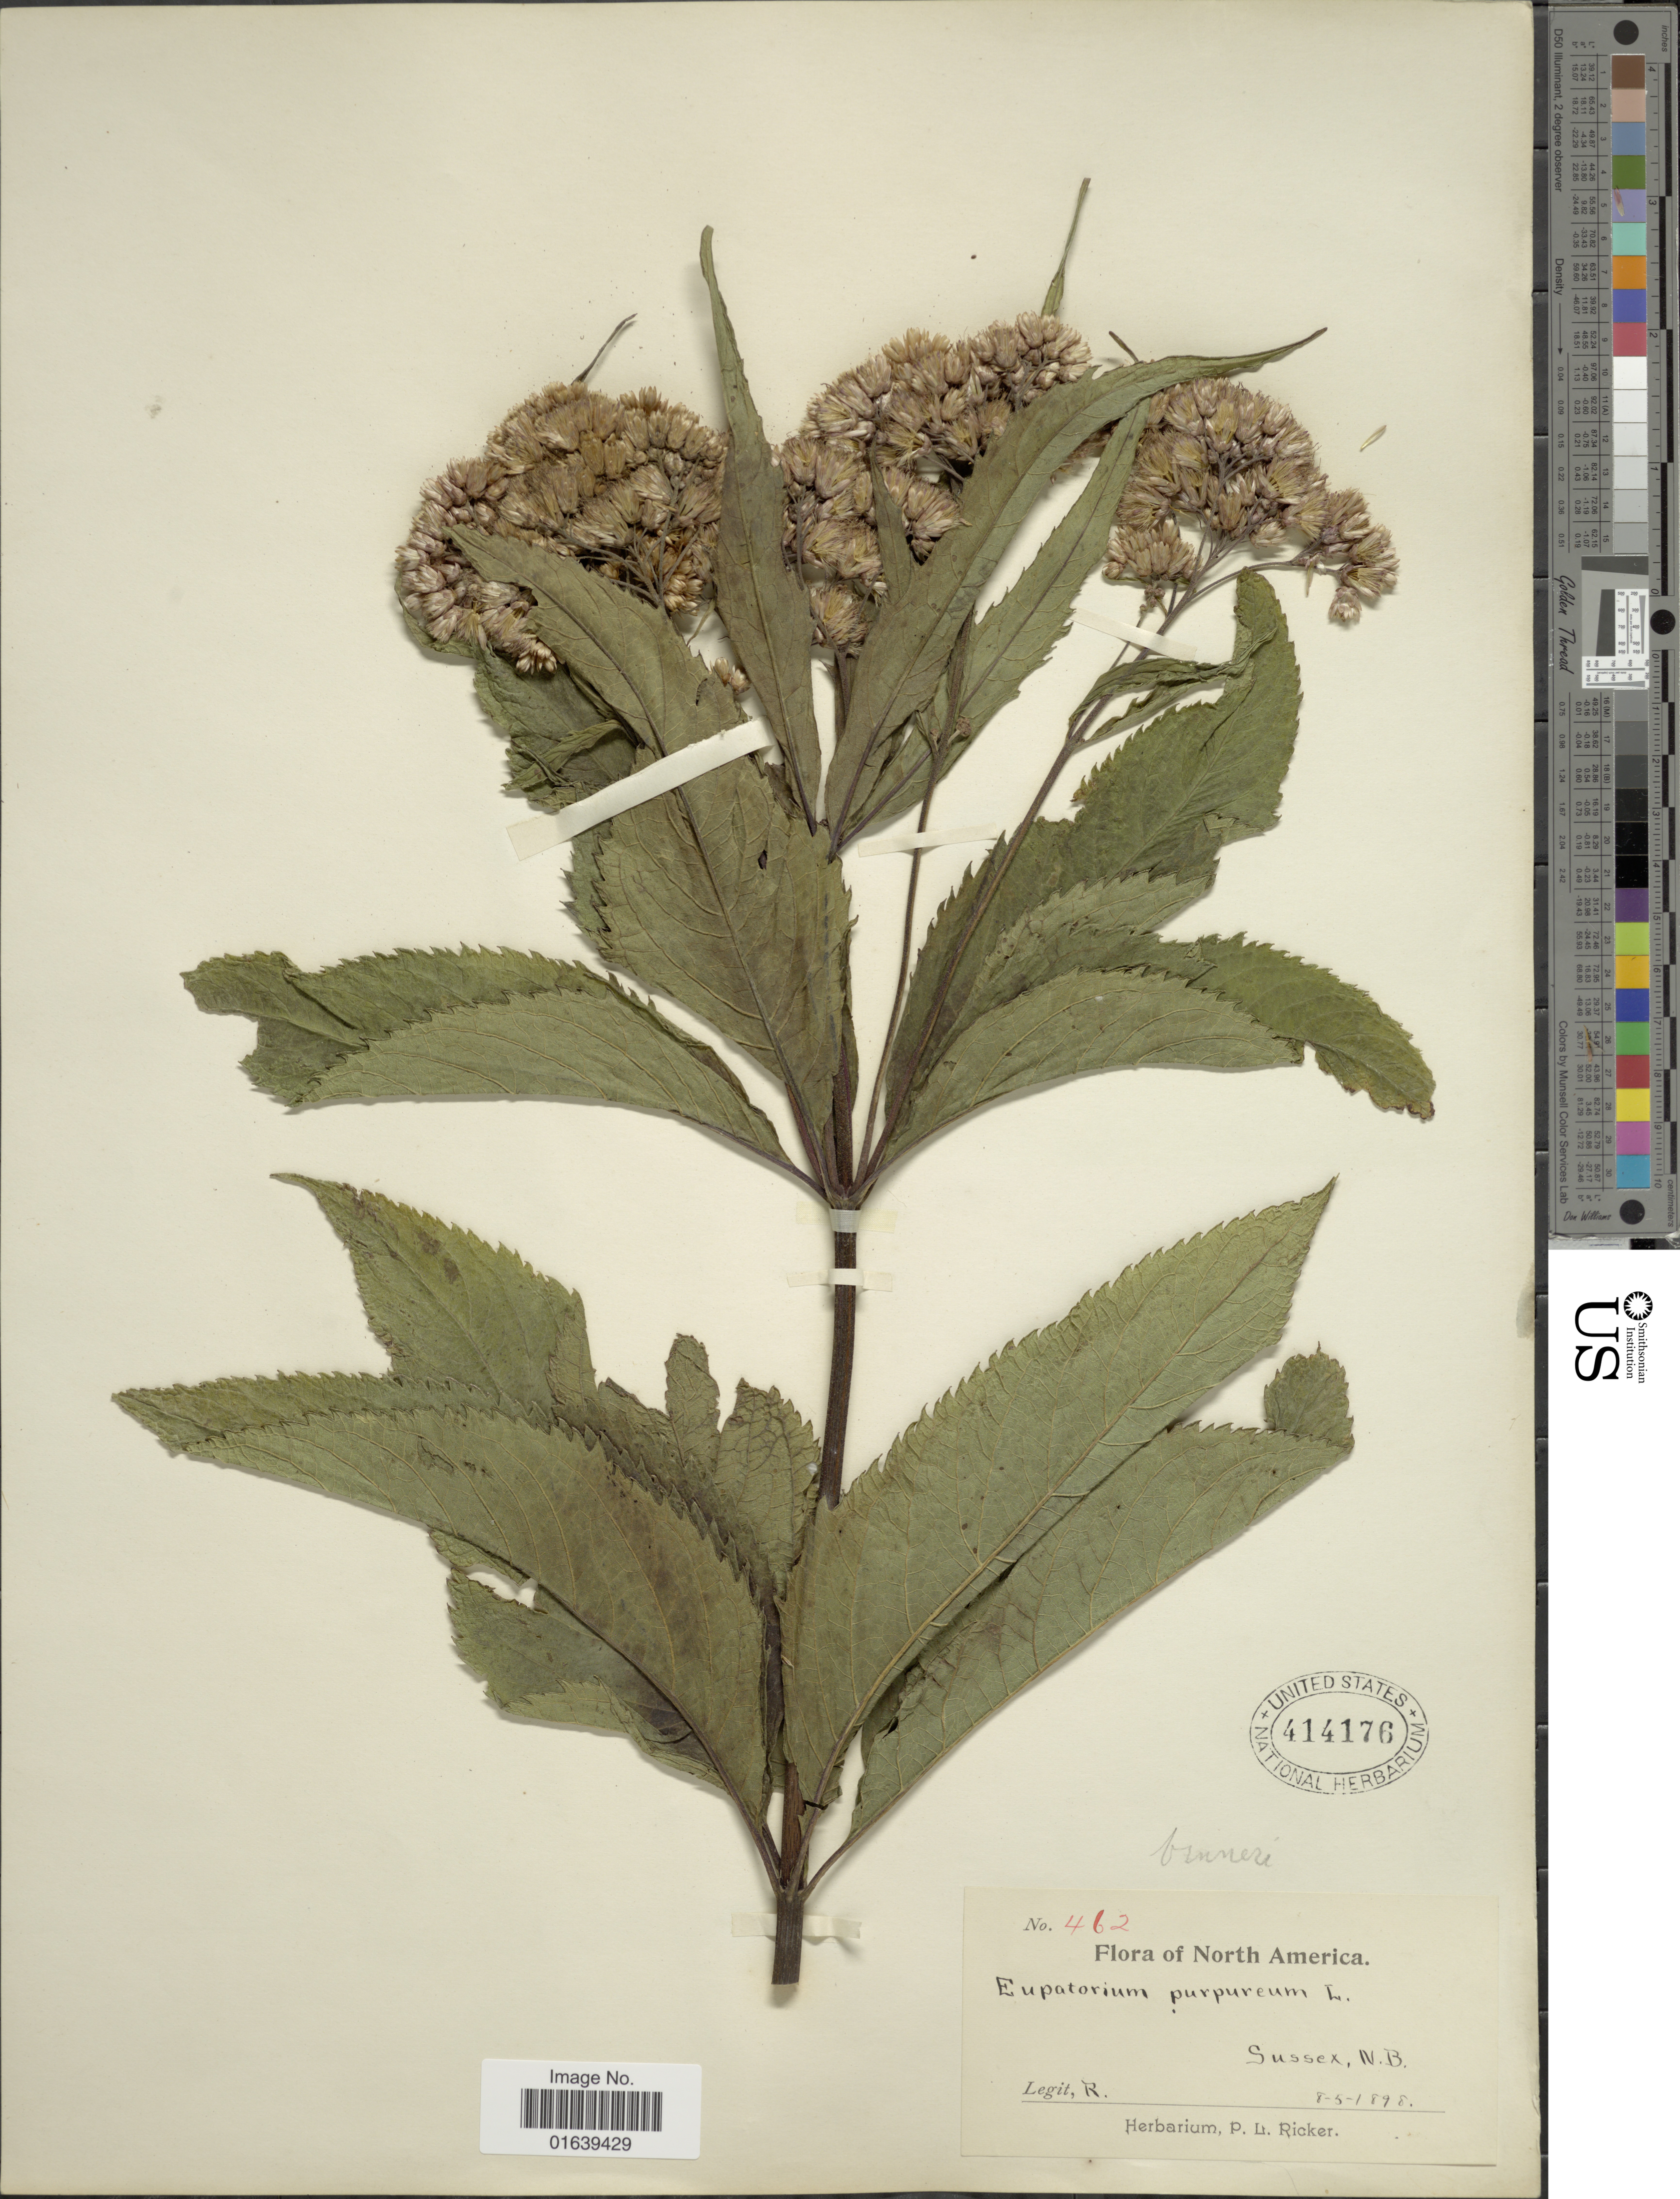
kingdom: Plantae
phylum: Tracheophyta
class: Magnoliopsida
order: Asterales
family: Asteraceae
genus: Eupatorium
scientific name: Eupatorium maculatum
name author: L.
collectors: P. Ricker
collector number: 462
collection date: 1898-05-08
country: Canada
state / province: New Brunswick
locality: Sussex, N. B.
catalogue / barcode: US 414176